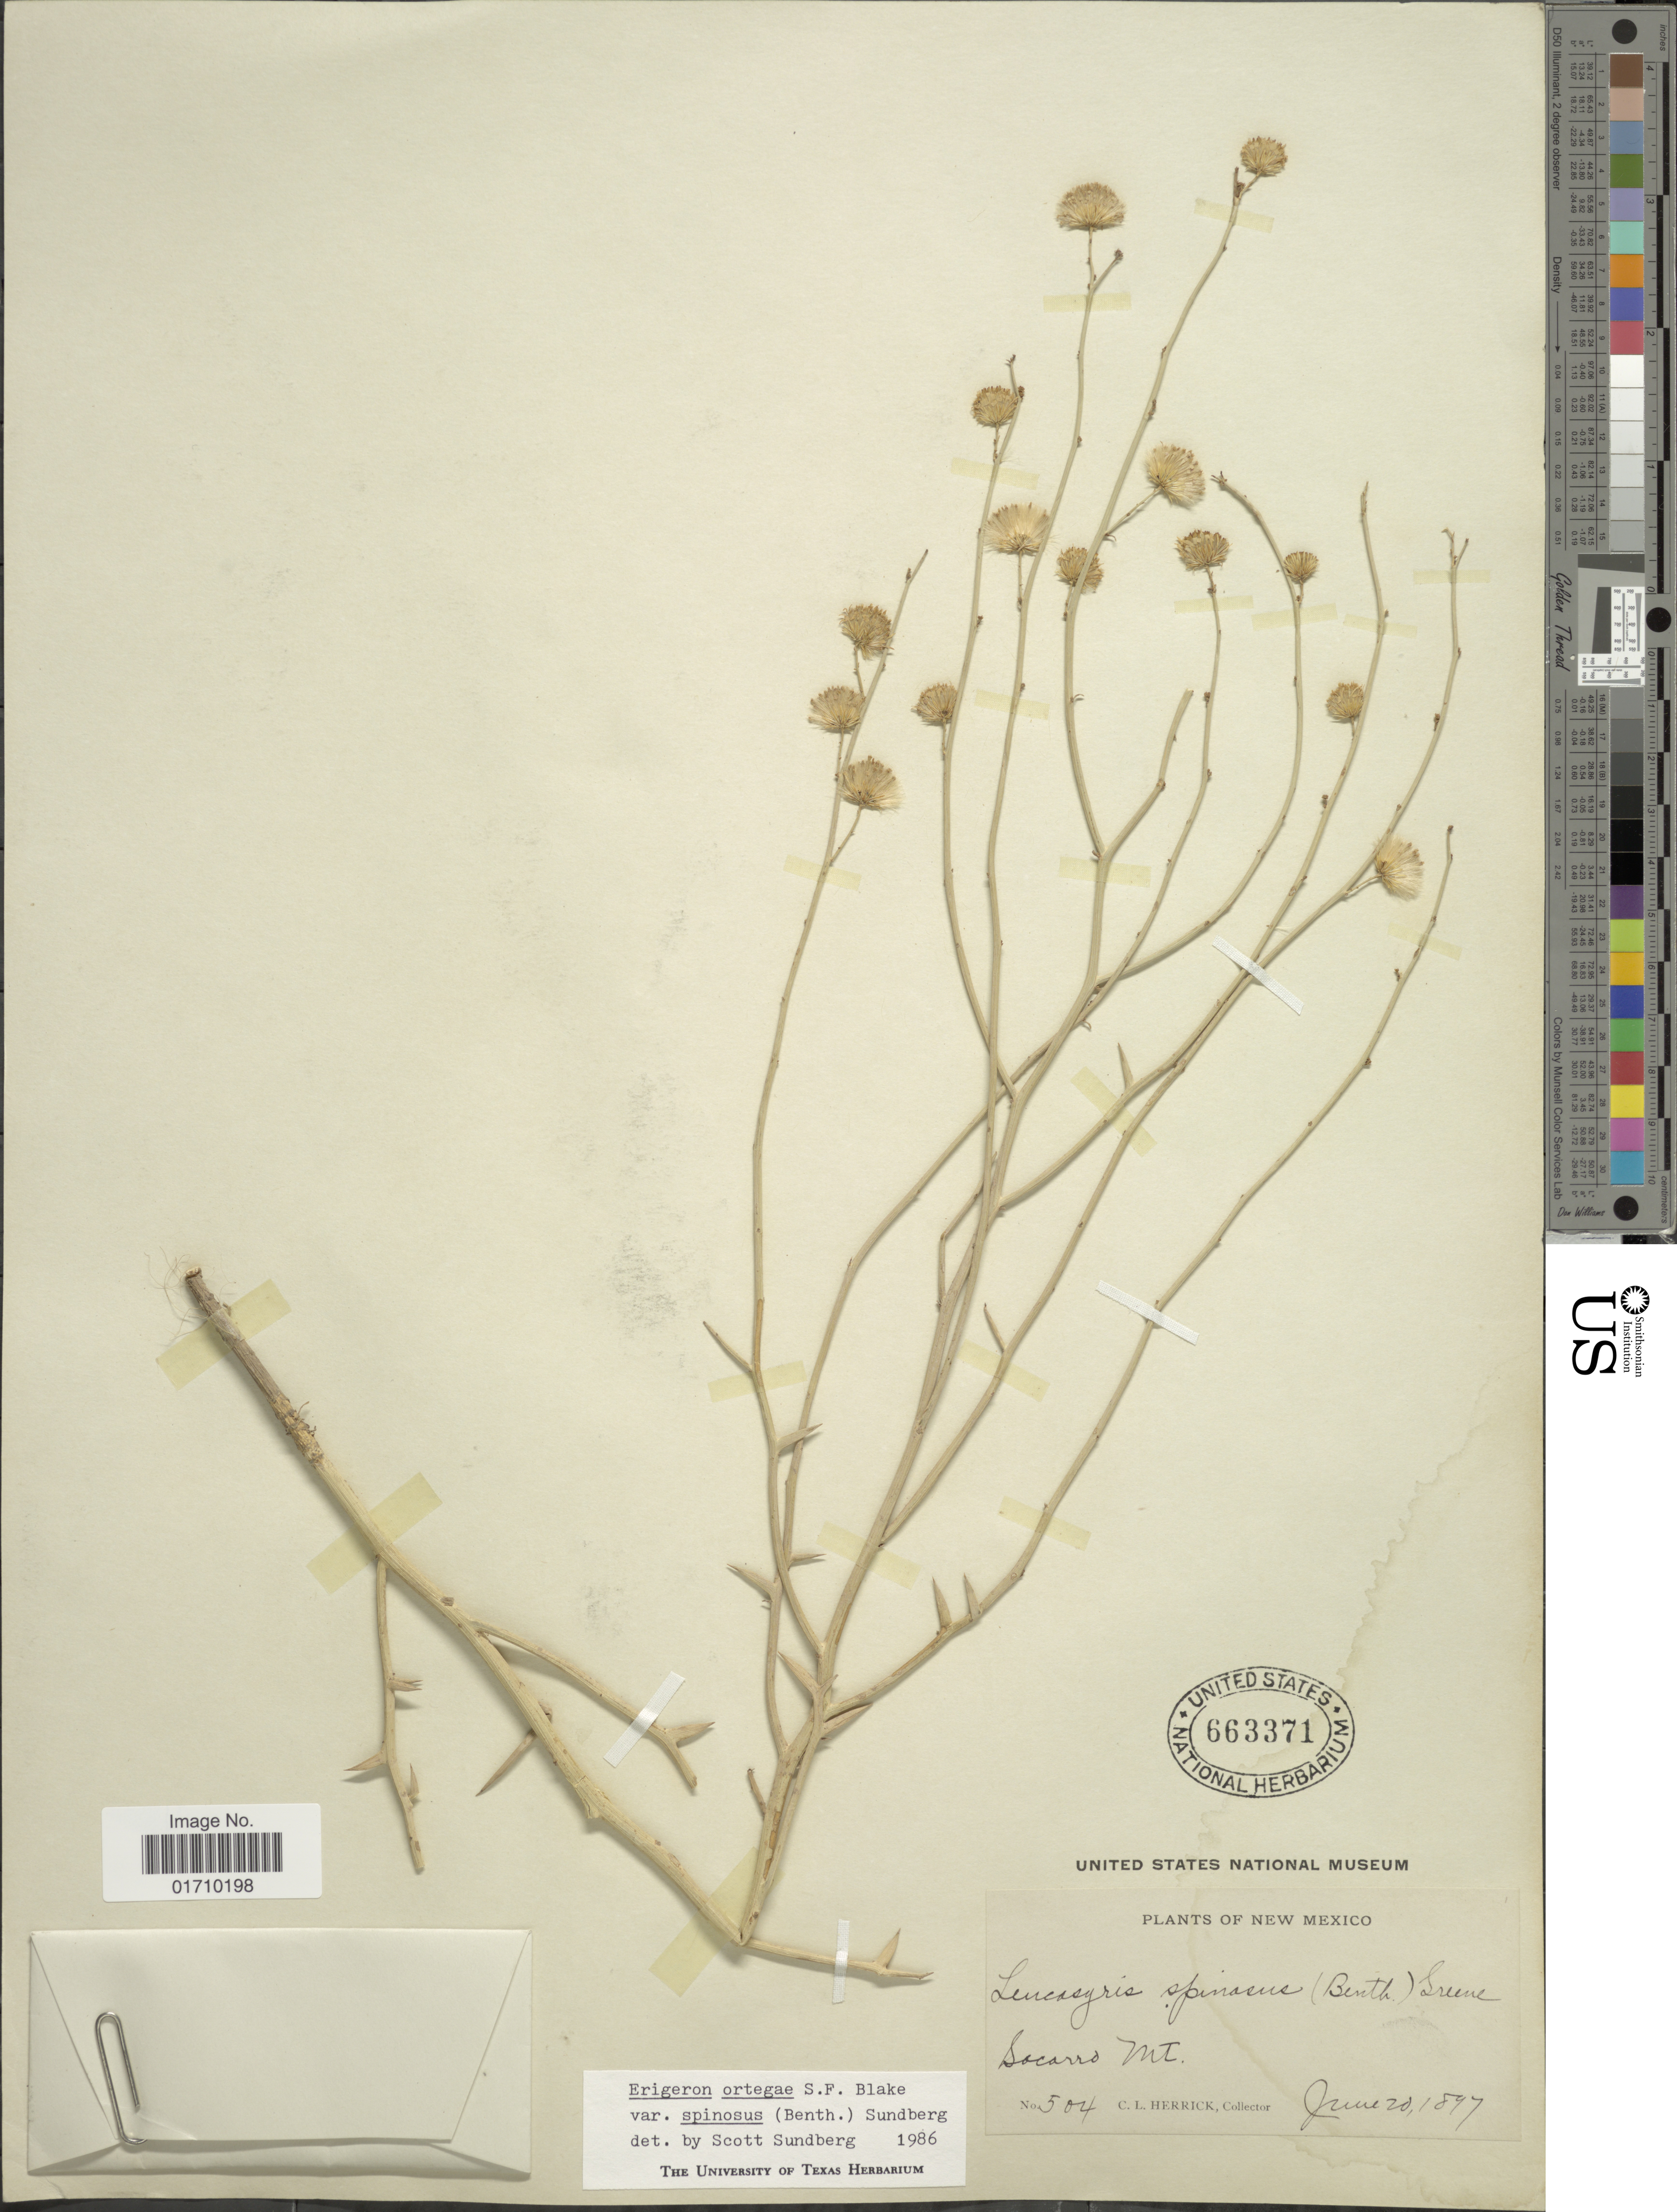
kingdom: Plantae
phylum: Tracheophyta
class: Magnoliopsida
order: Asterales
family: Asteraceae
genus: Chloracantha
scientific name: Chloracantha spinosa var. spinosa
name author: (Benth.) G.L. Nesom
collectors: C. Herrick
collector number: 504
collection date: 1897-06-20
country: United States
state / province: New Mexico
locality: Socorro Mt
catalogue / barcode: US 663371